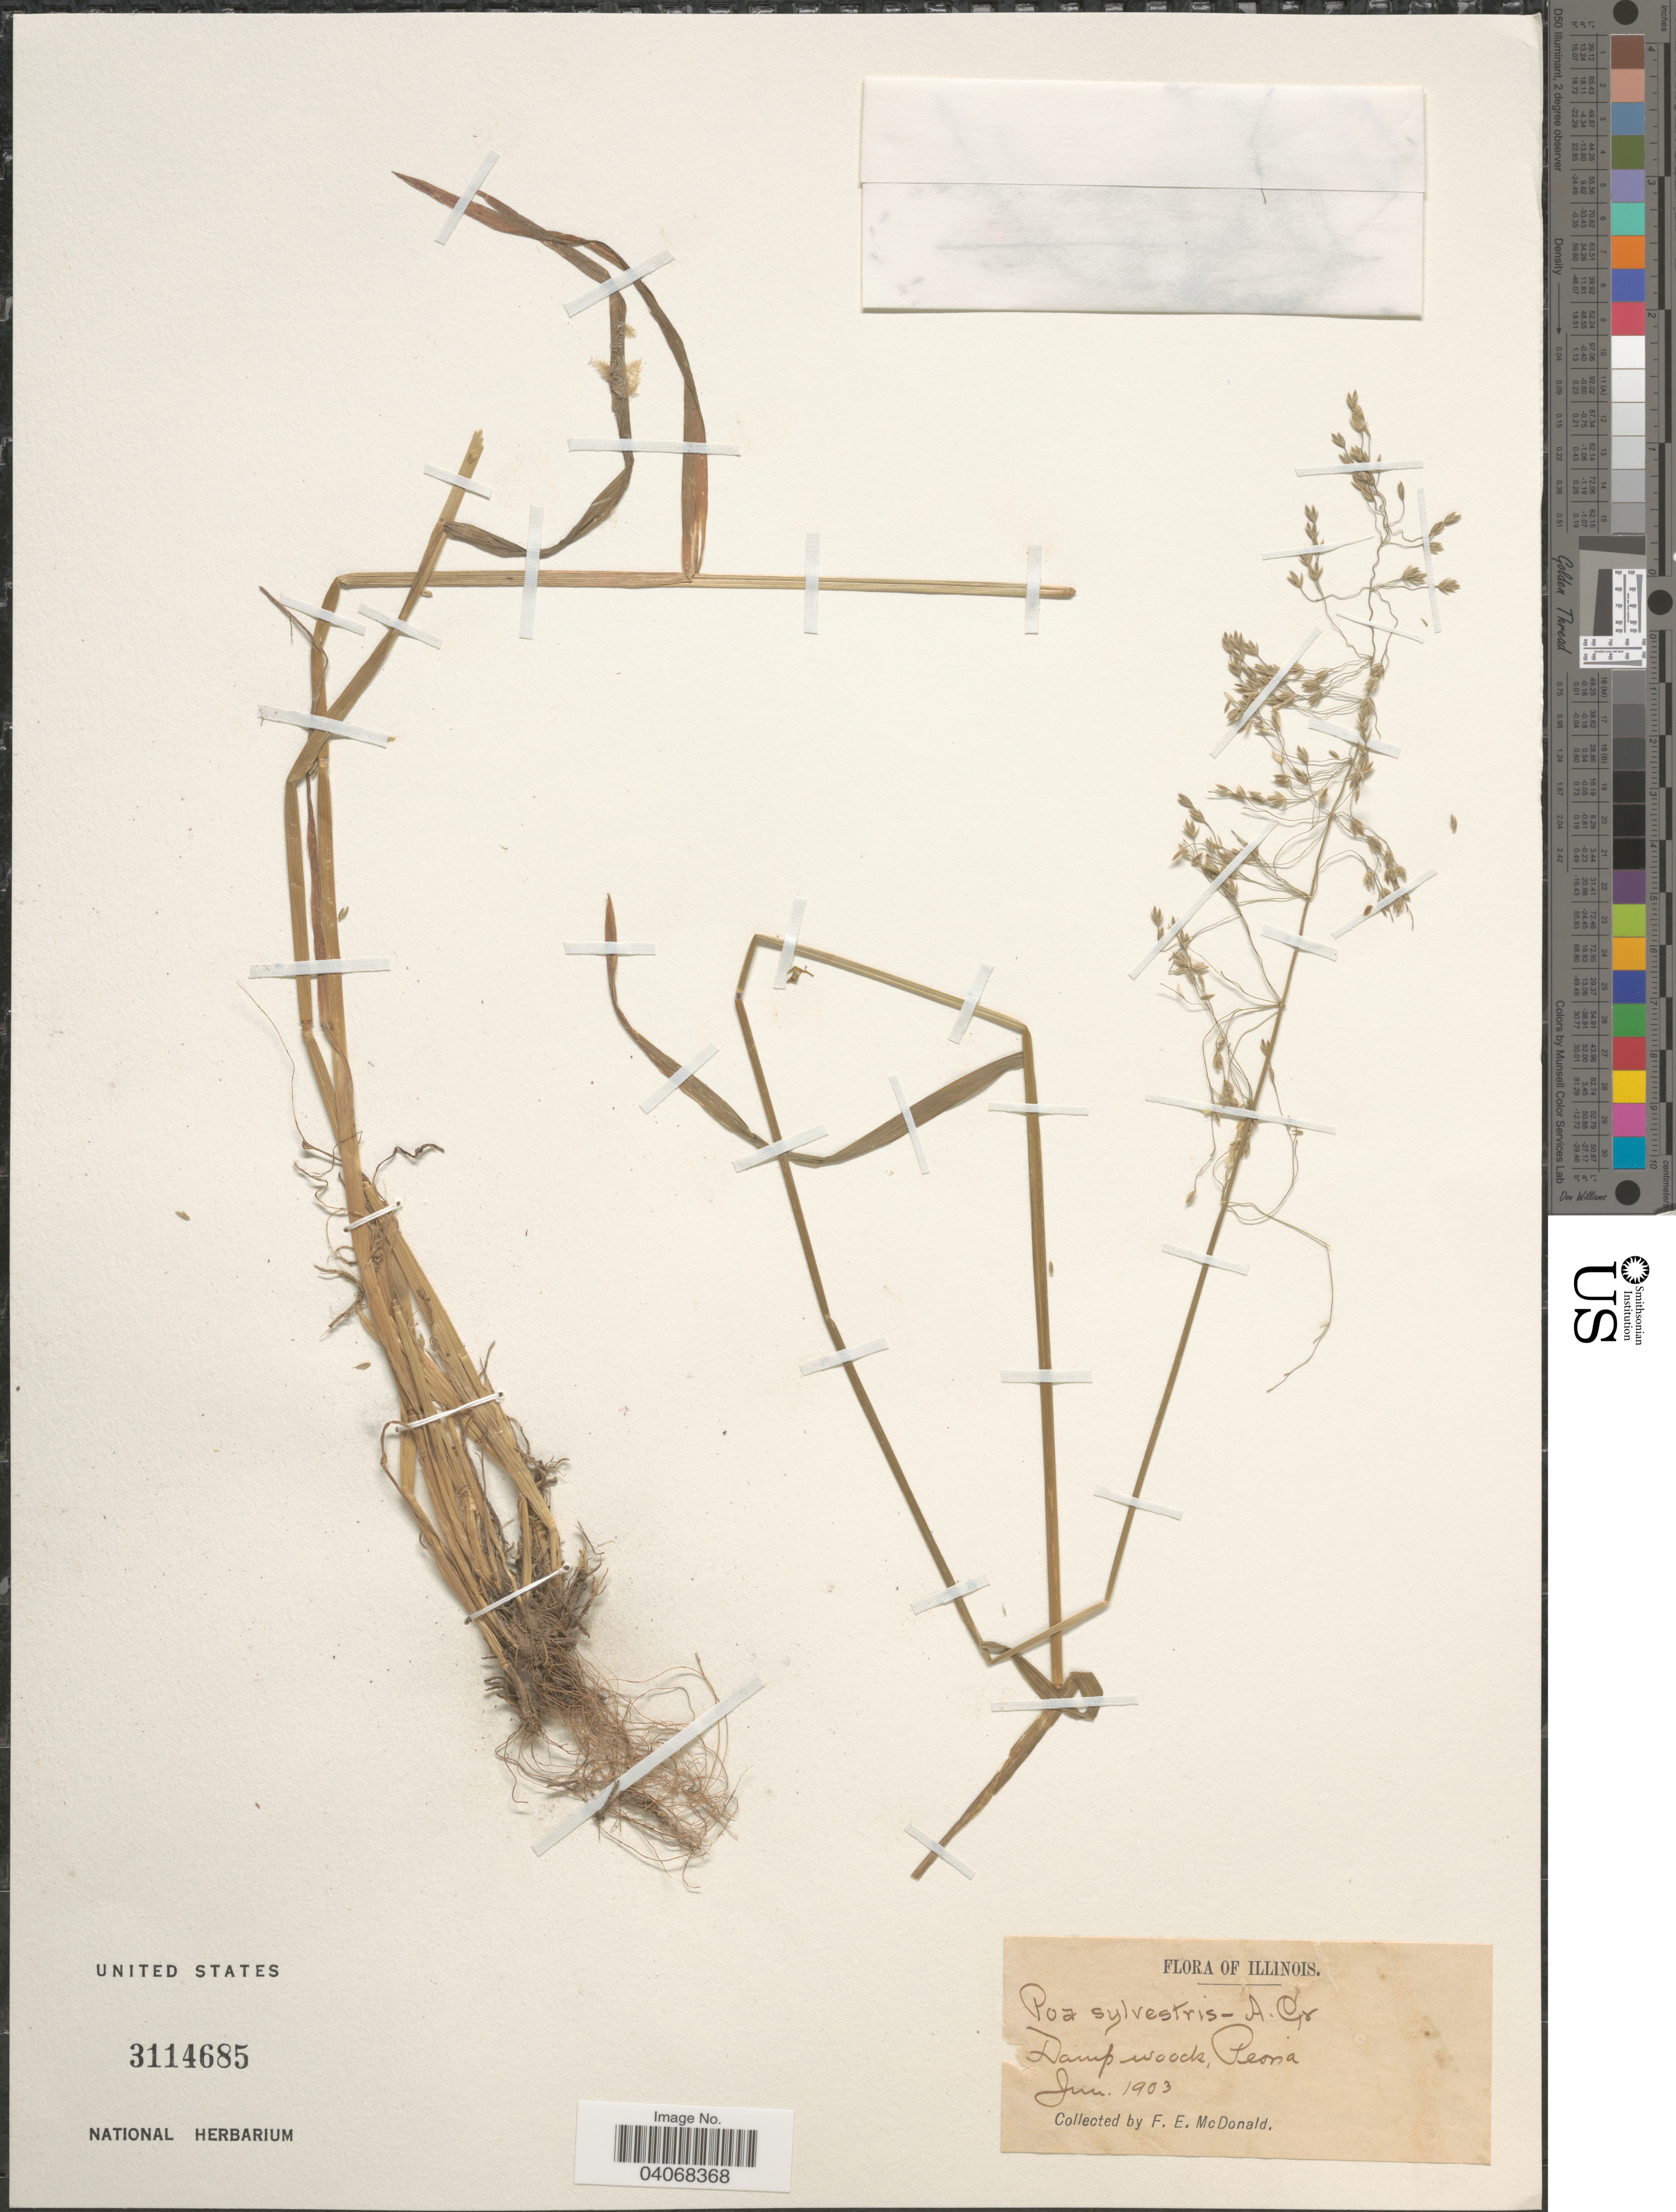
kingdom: Plantae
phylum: Tracheophyta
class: Liliopsida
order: Poales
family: Poaceae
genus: Poa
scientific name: Poa sylvestris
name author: A. Gray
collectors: F. E. McDonald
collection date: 1903-06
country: United States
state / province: Illinois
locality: Damp woods, Peoria.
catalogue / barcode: US 3114685